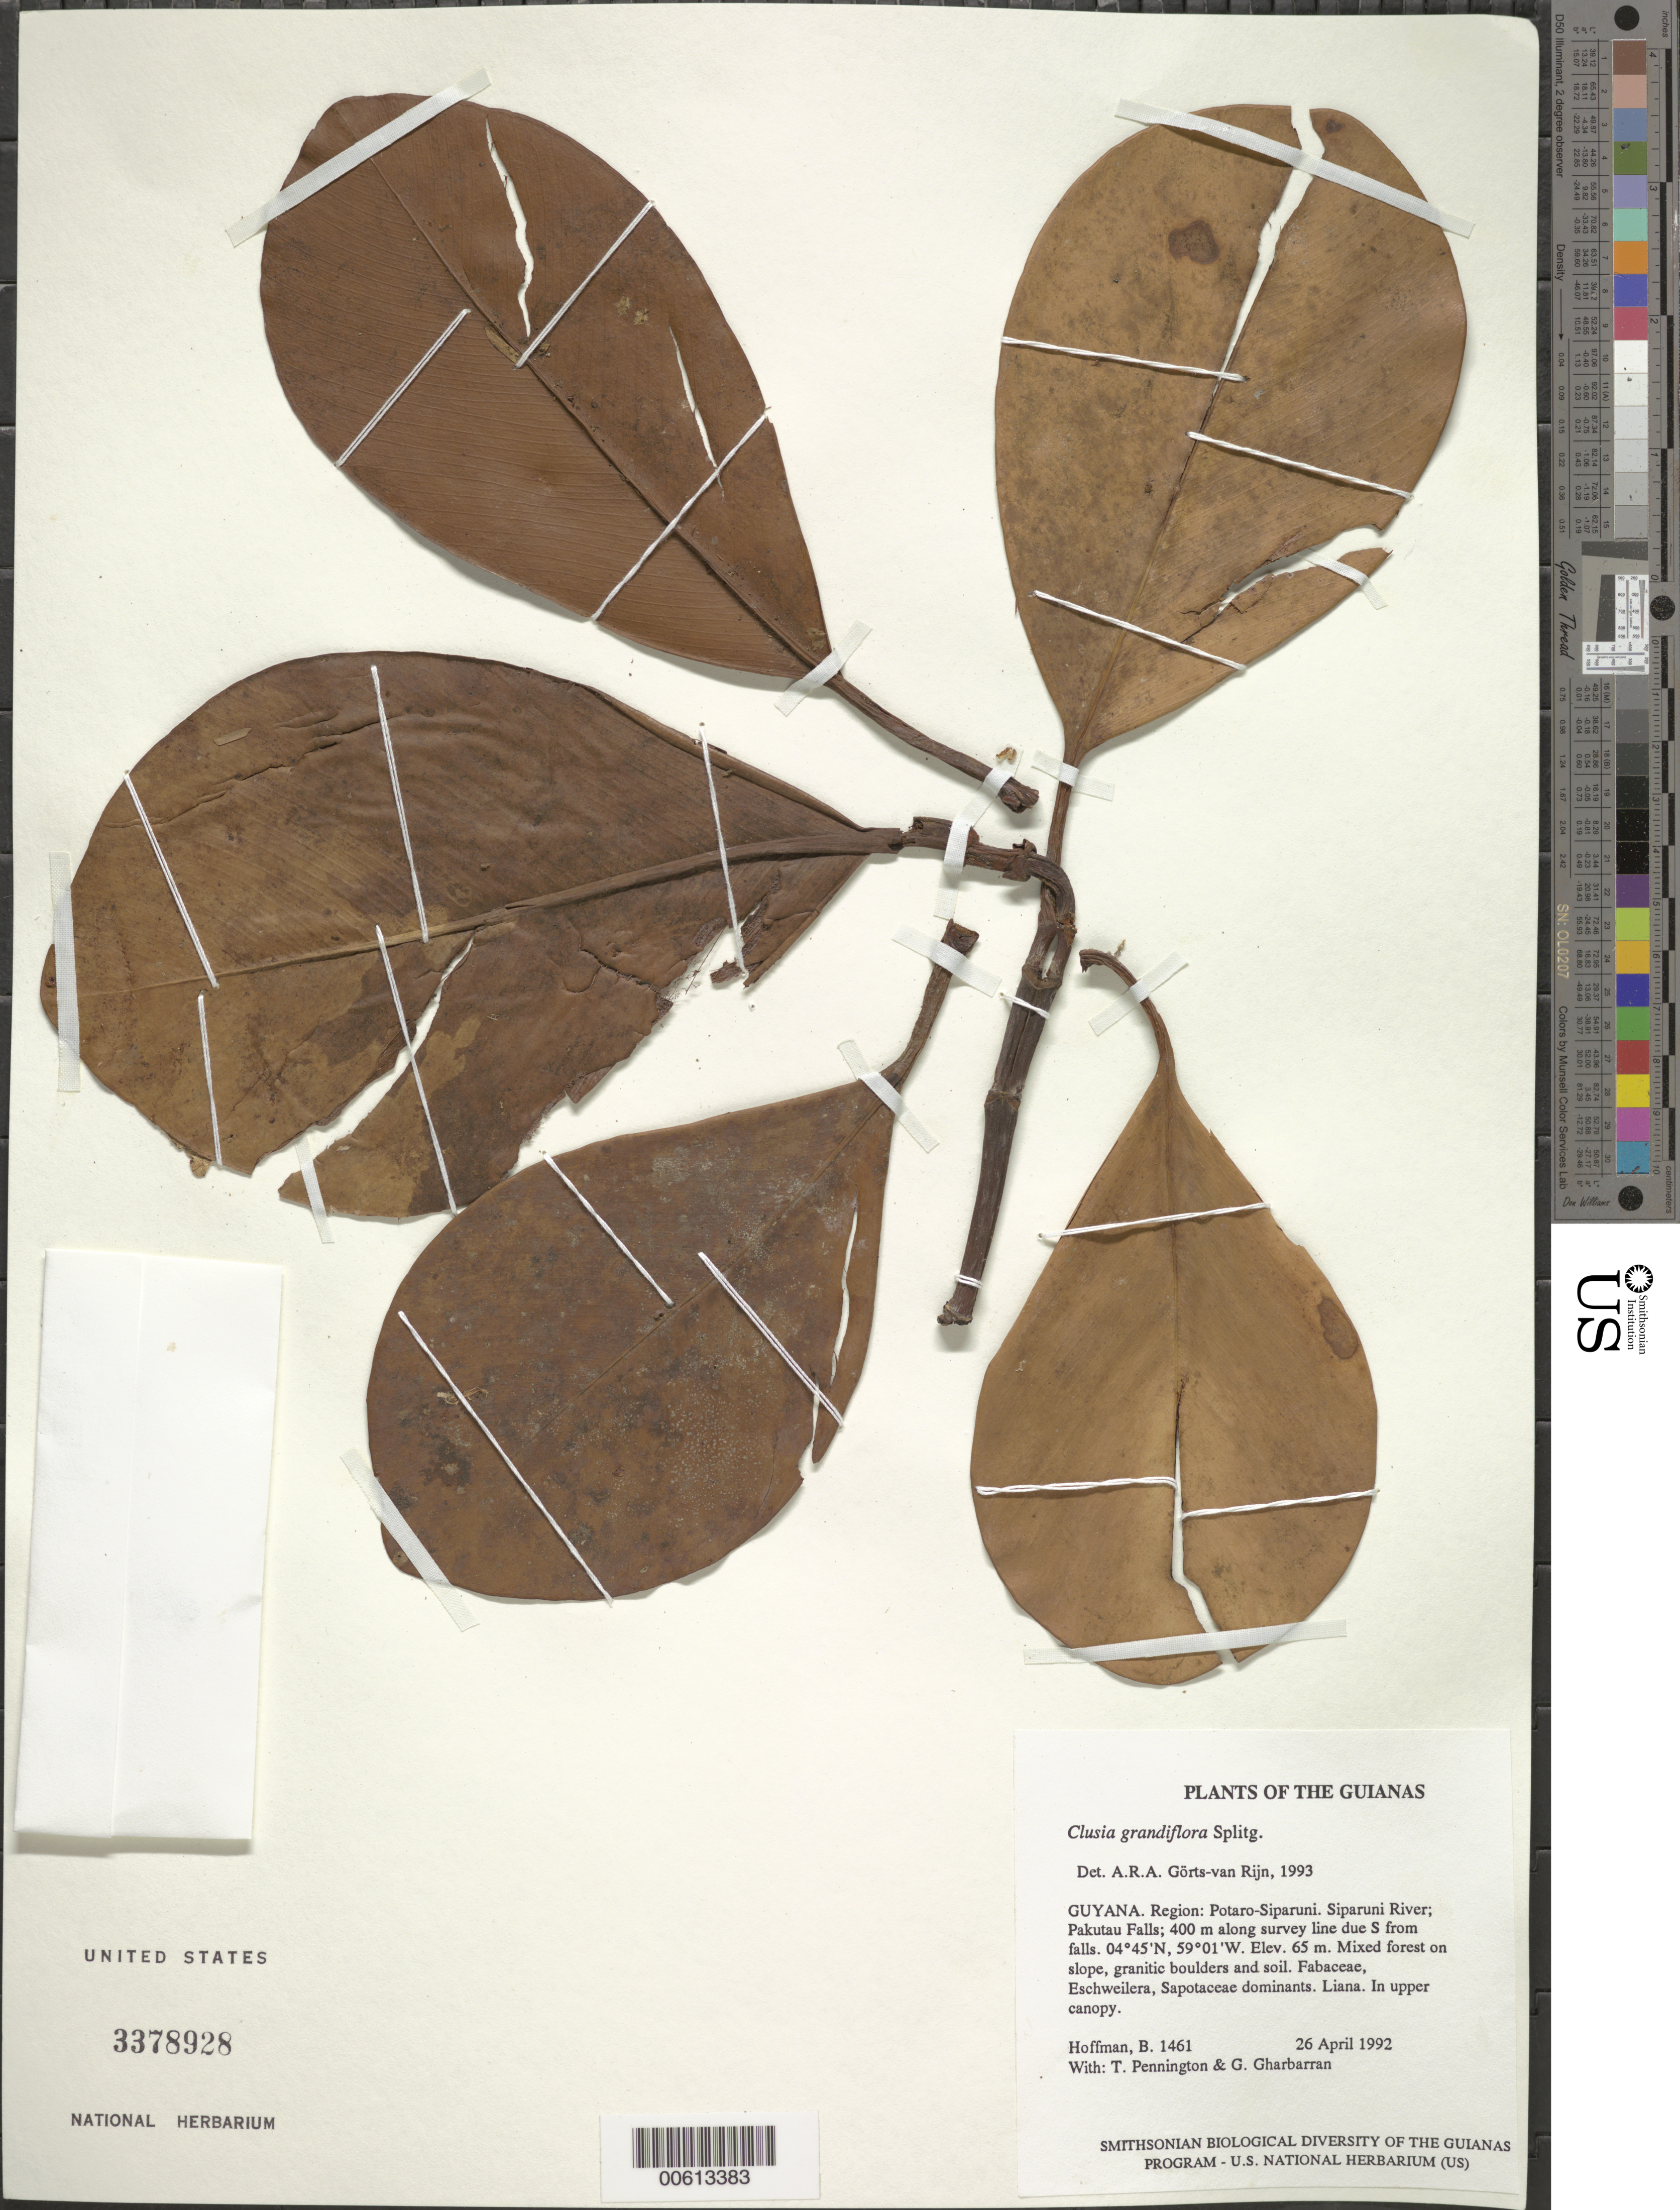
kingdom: Plantae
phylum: Tracheophyta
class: Magnoliopsida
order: Malpighiales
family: Clusiaceae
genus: Clusia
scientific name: Clusia grandiflora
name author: Splitg.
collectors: B. Hoffman, T. Pennington & G. Gharbarran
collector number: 1461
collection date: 1992-04-26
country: Guyana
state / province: Potaro-Siparuni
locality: Region: Potaro-Siparuni. Siparuni River; Pakutau Falls; 400 m along survey line due S from falls.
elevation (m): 65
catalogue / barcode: US 3378928